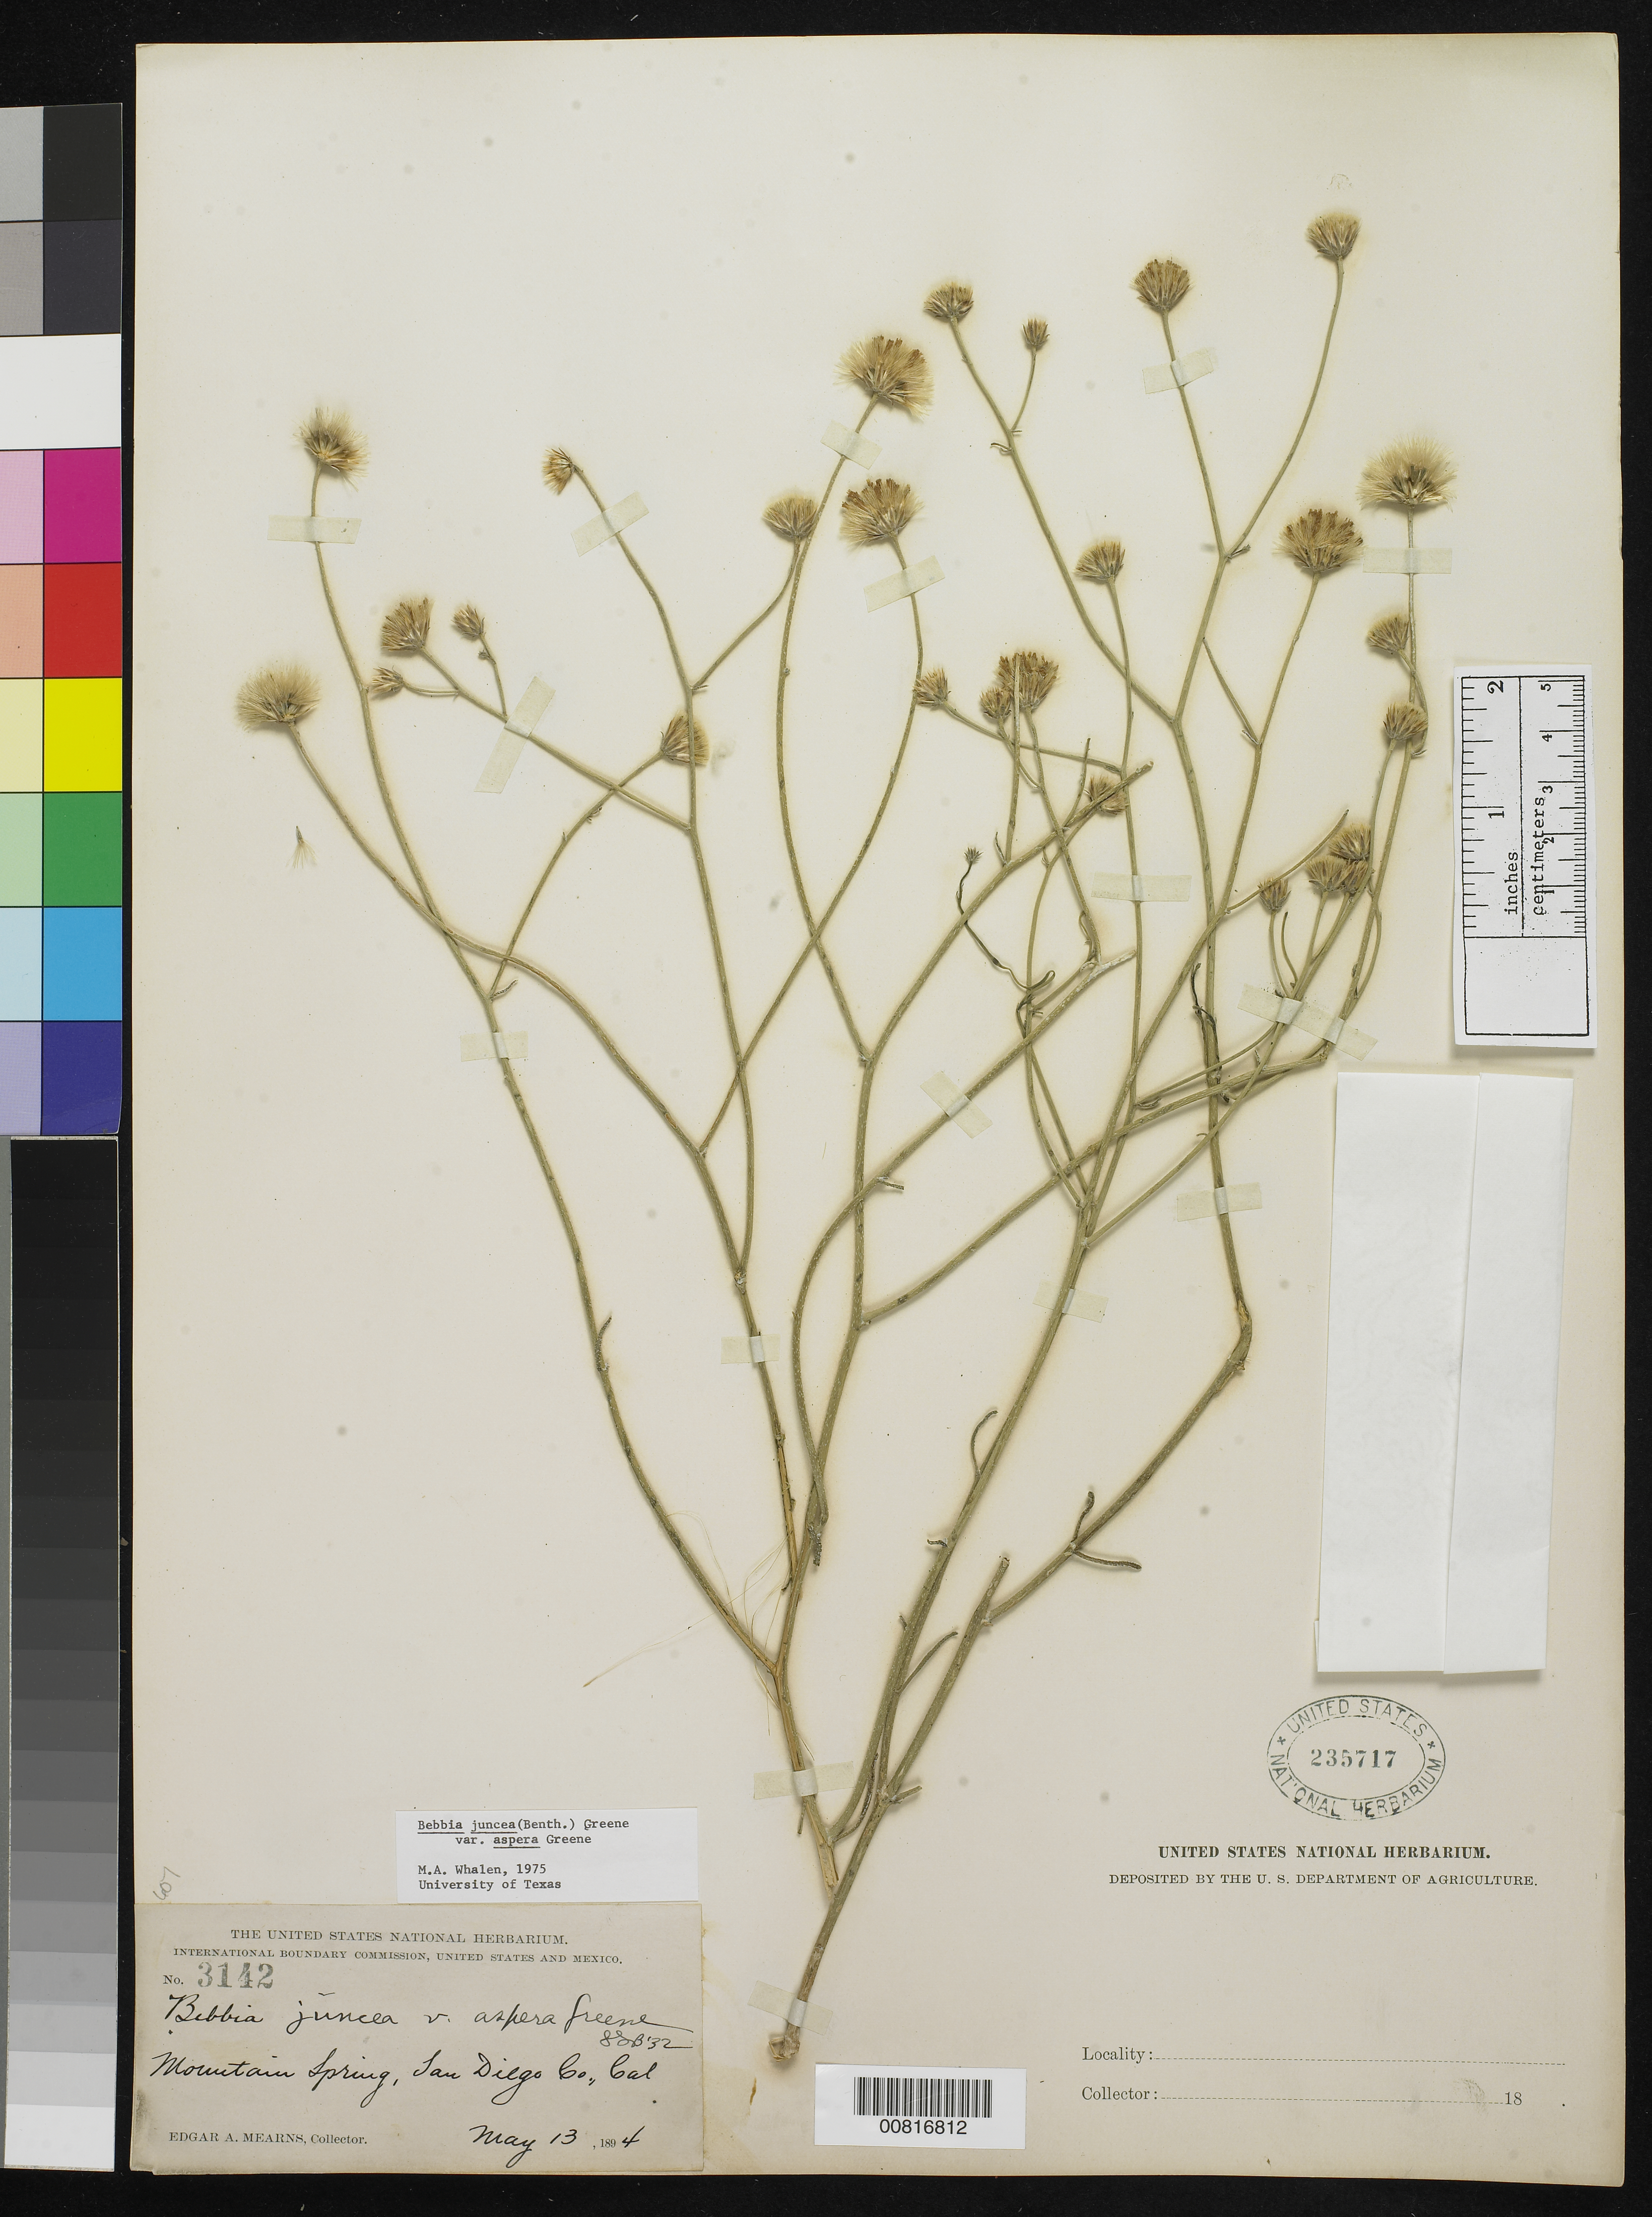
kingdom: Plantae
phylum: Tracheophyta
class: Magnoliopsida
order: Asterales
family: Asteraceae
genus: Bebbia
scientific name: Bebbia juncea var. aspera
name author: Greene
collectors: E. A. Mearns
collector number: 3142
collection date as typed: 13 May 1894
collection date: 1894-05-13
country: United States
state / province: California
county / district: San Diego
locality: Mountain Spring, San Diego County, California.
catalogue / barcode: US 235717